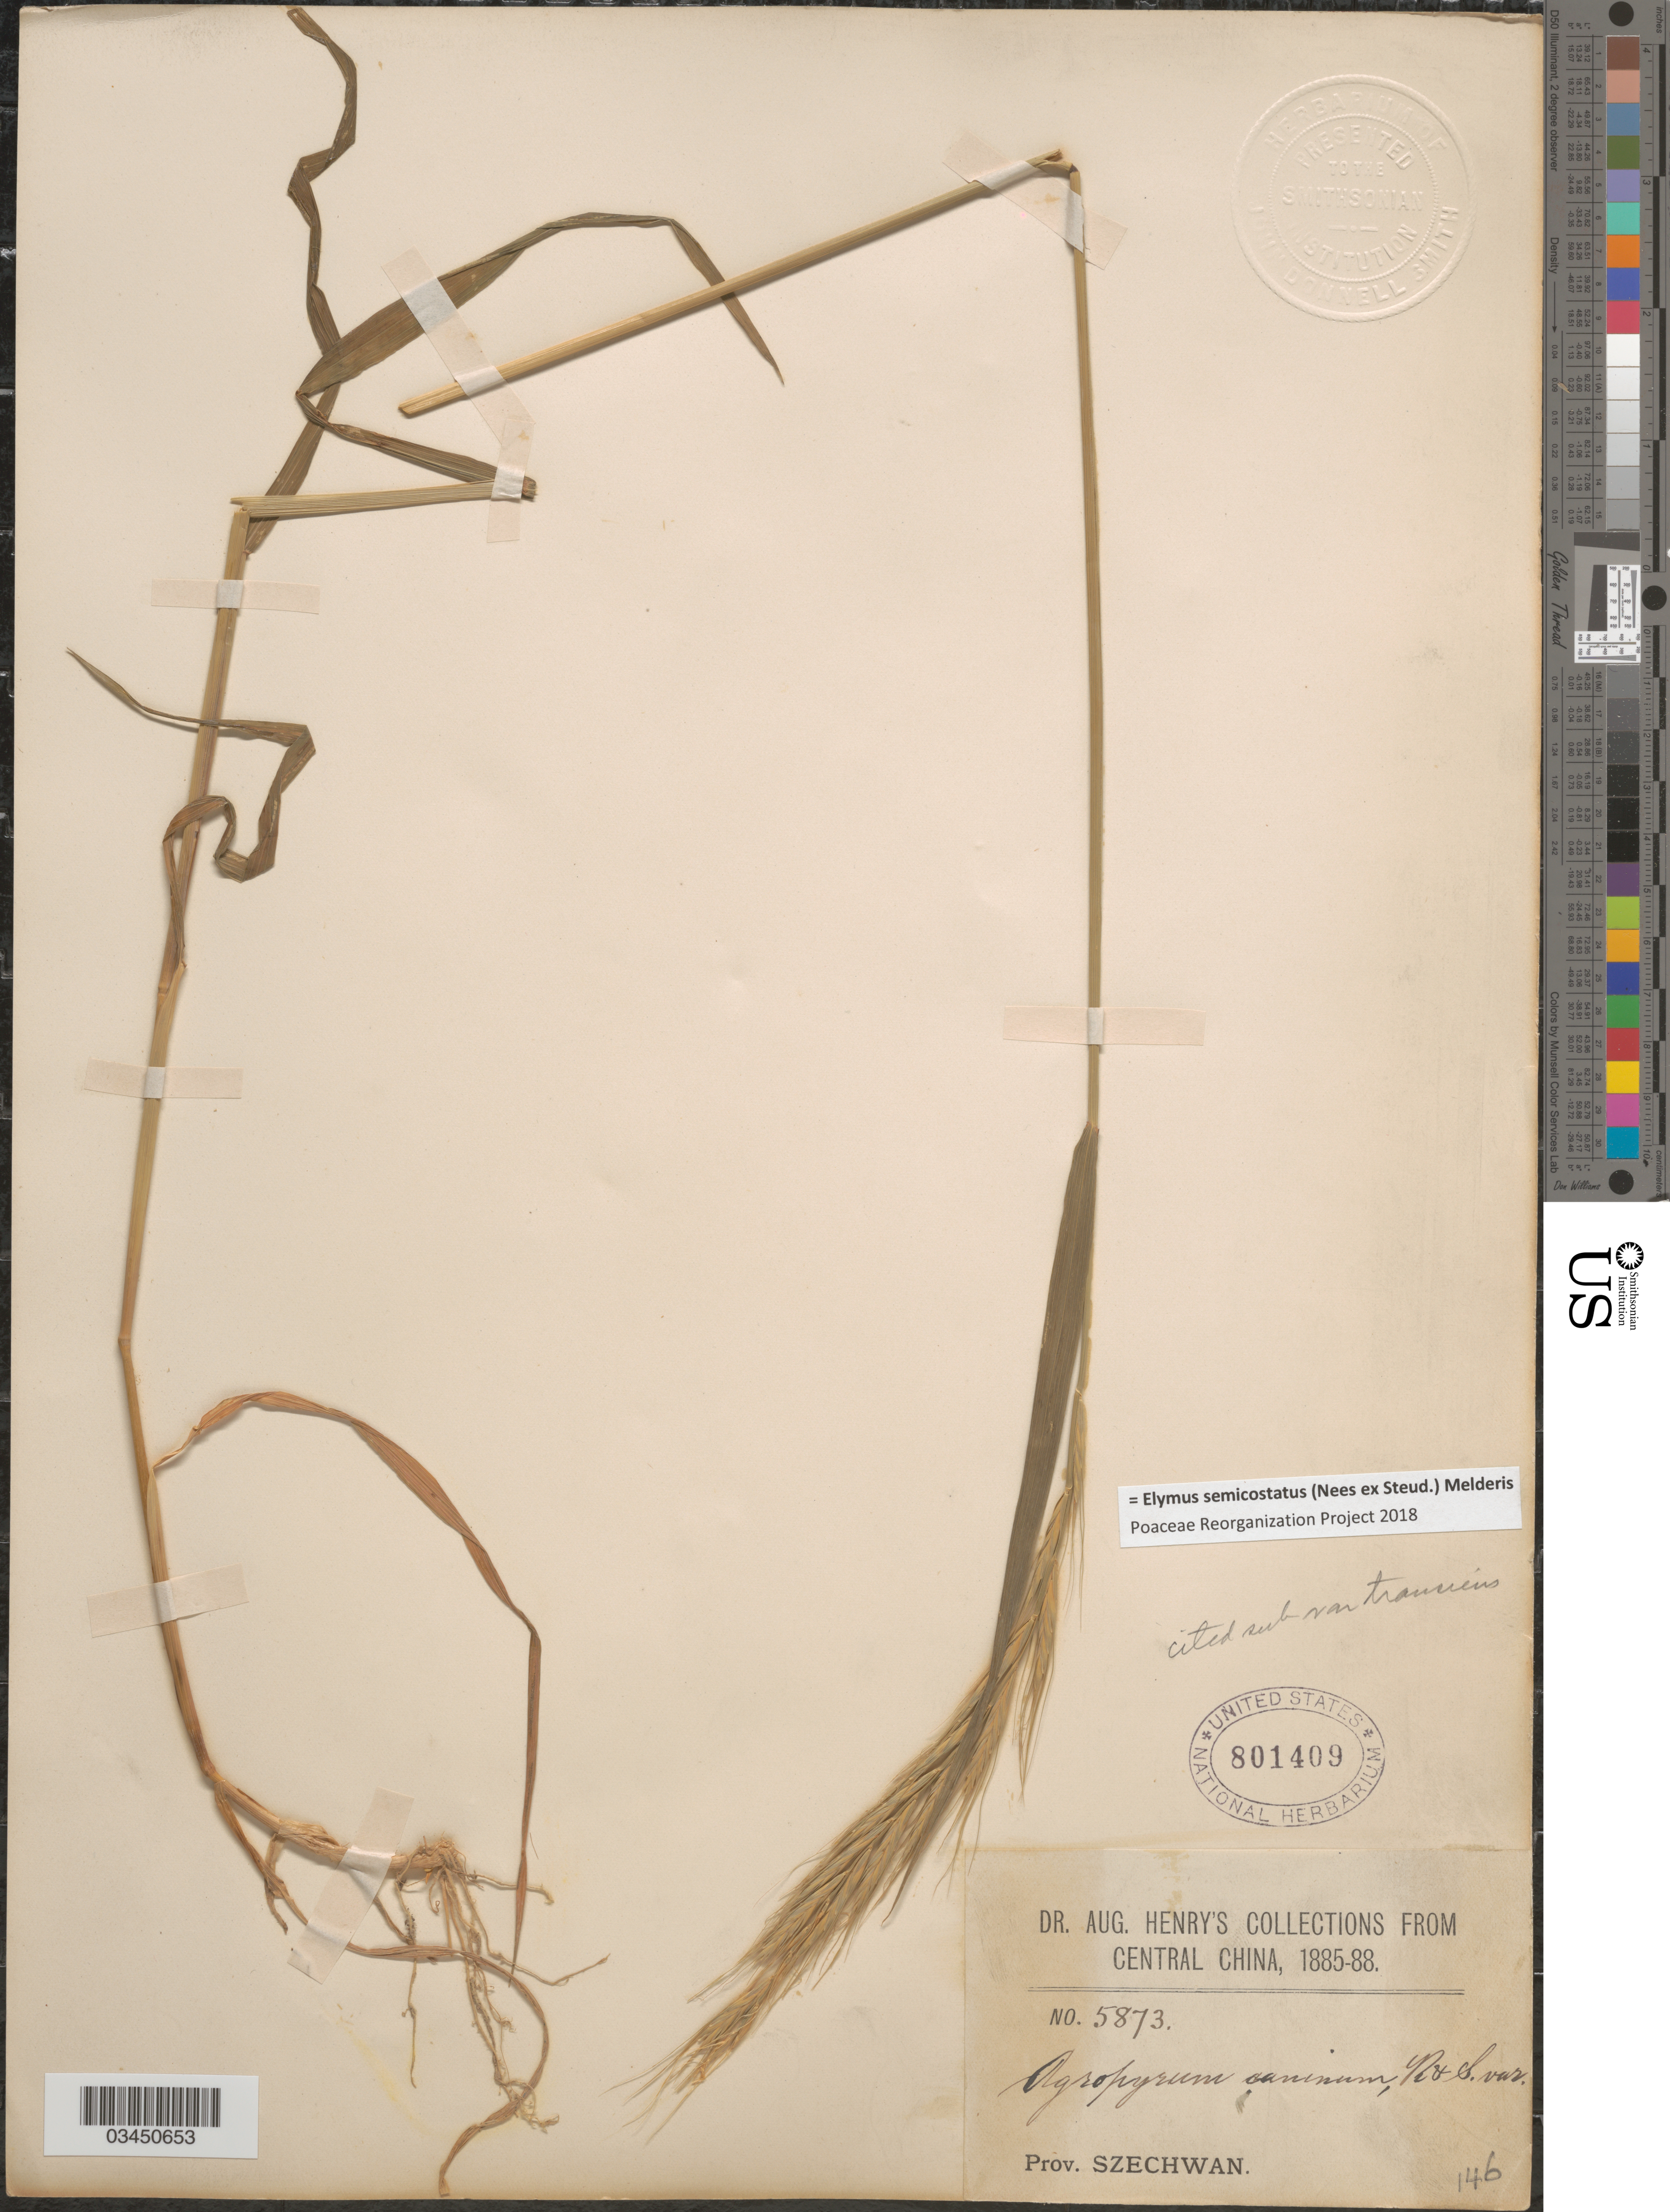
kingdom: Plantae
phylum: Tracheophyta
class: Liliopsida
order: Poales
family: Poaceae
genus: Elymus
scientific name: Elymus semicostatus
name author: (Nees ex Steud.) Melderis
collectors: A. Henry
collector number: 5873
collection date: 1885/1888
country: China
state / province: Sichuan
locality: Central China. Prov. Szechwan.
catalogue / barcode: US 801409